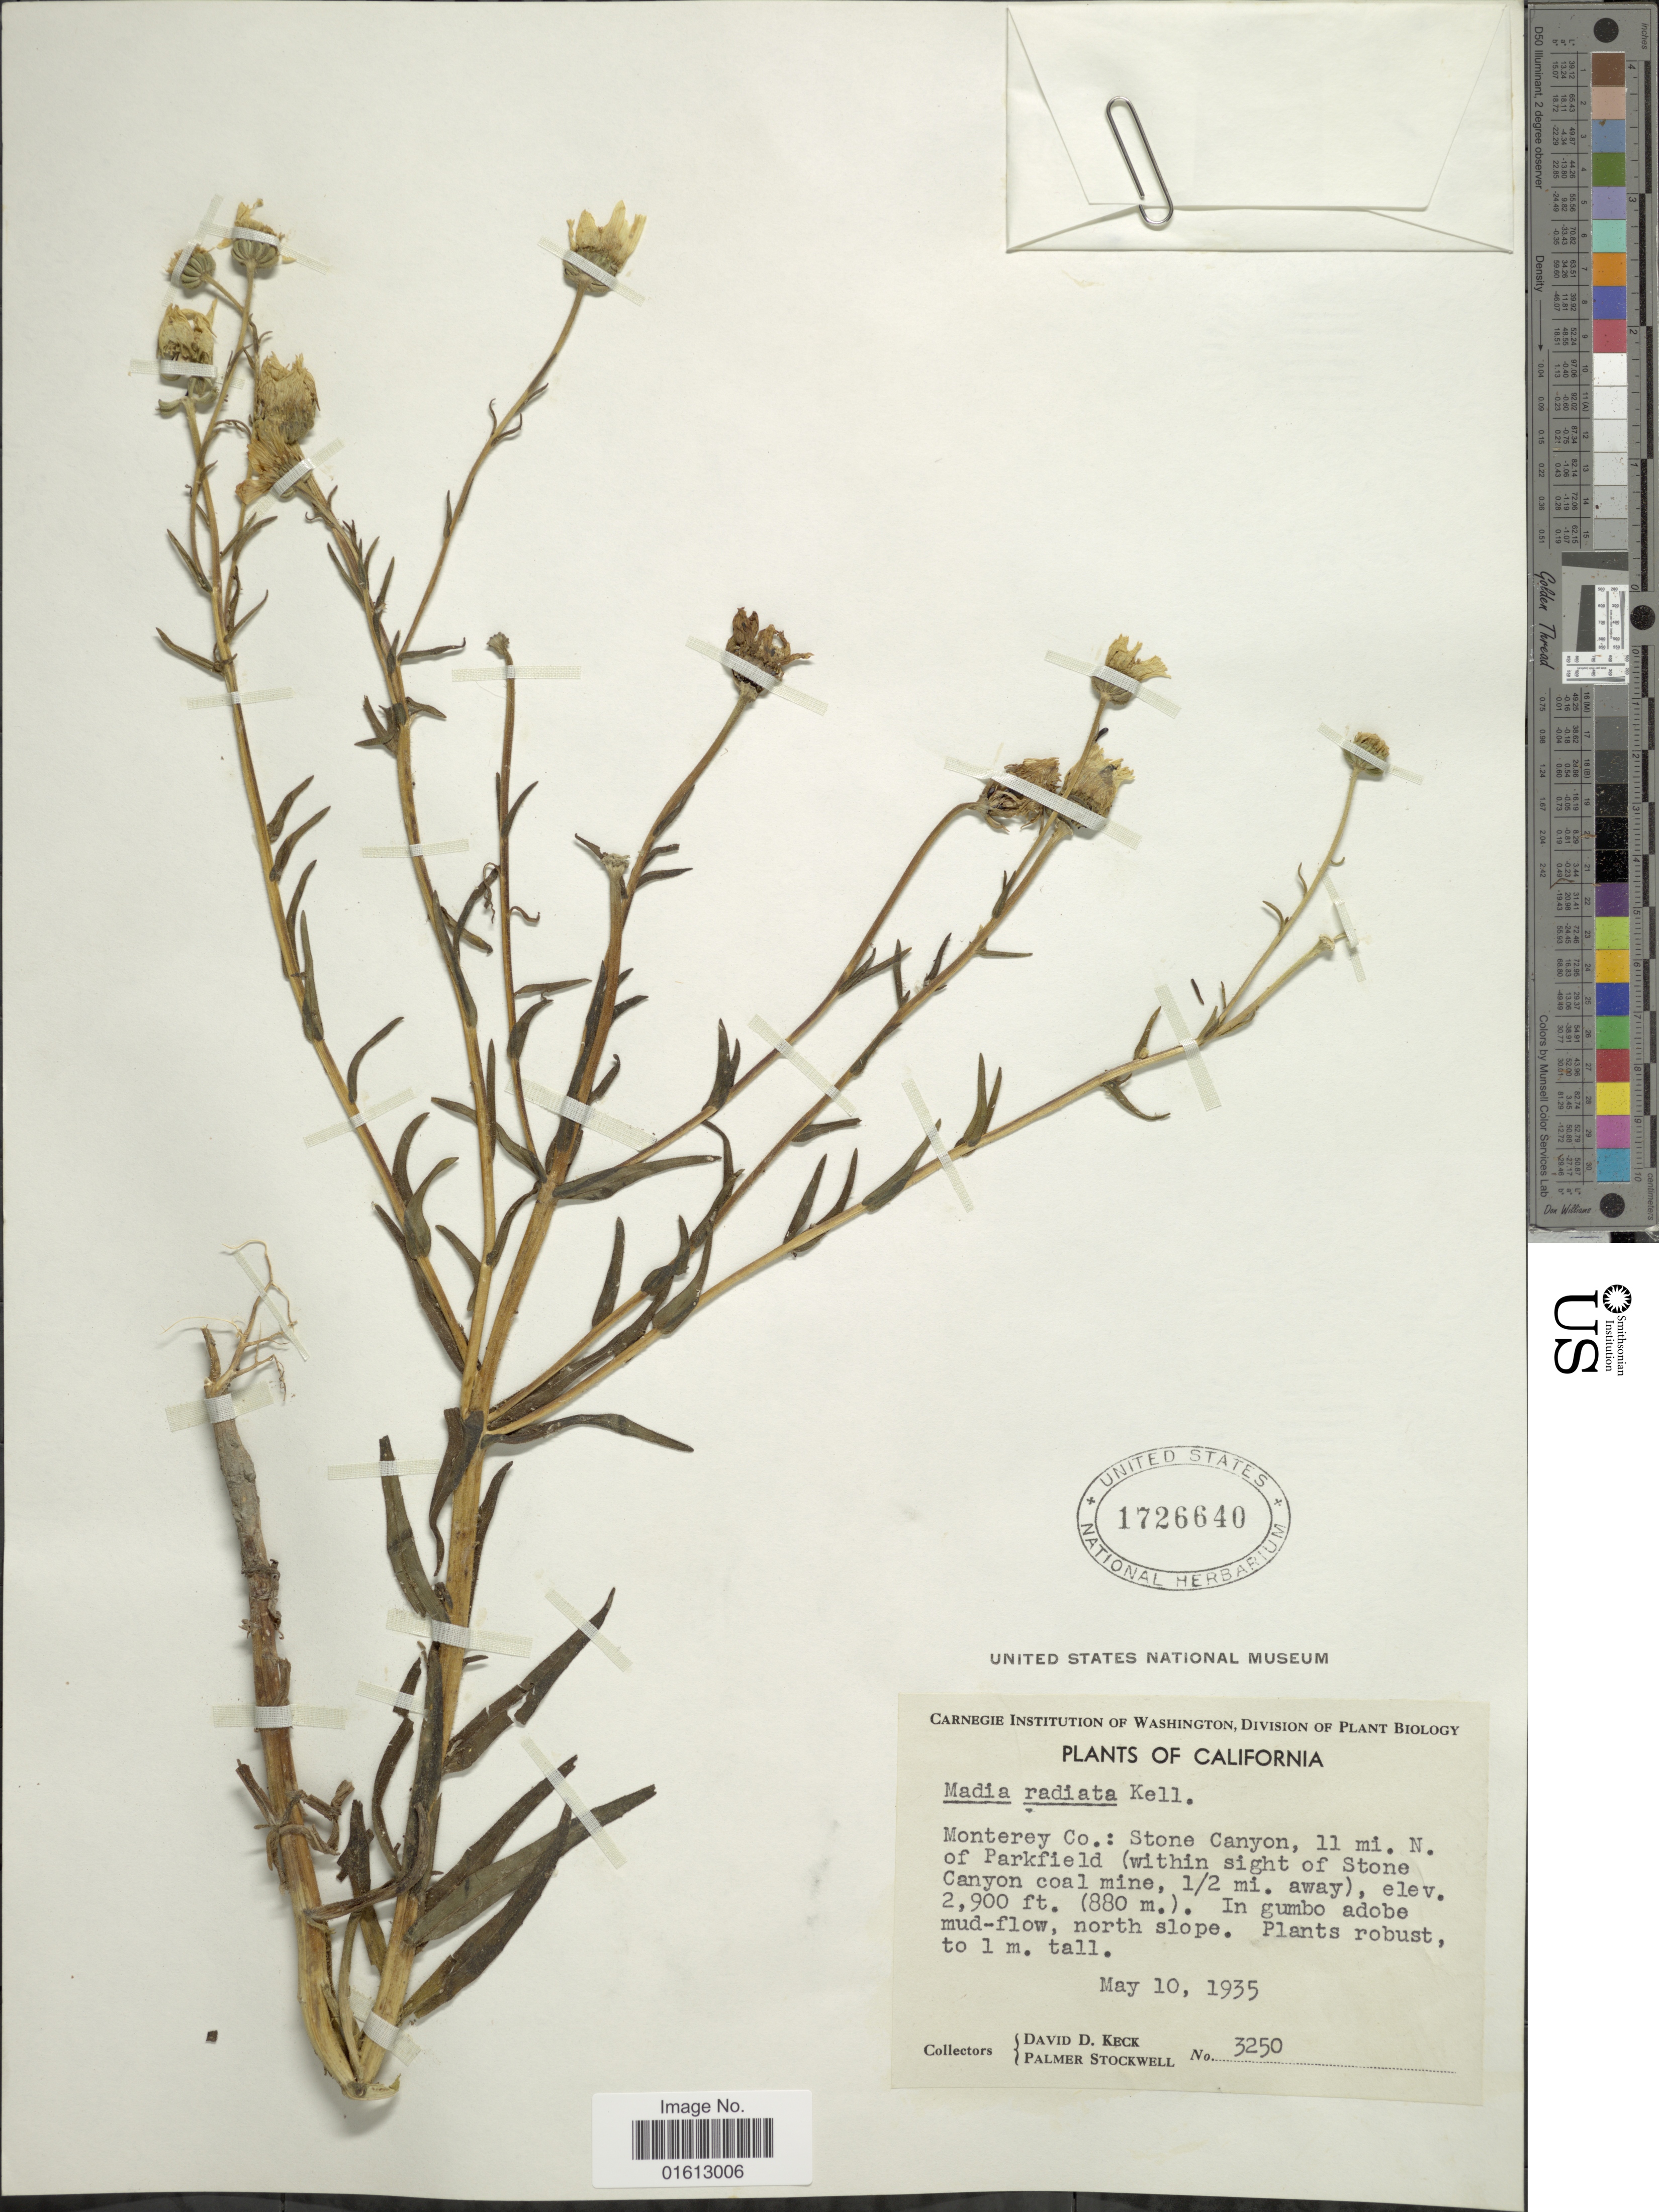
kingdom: Plantae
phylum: Tracheophyta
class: Magnoliopsida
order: Asterales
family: Asteraceae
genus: Madia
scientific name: Madia radiata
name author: Kellogg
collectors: D. D. Keck & P. Stockwell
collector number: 3250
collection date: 1935-05-10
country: United States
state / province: California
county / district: Monterey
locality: California, Monterey Co.: Stone Canyon, 11 mi. N. of Parkfield (within sight of Stone Canyon coal mine, 1/2 mi. away).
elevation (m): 884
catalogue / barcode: US 1726640